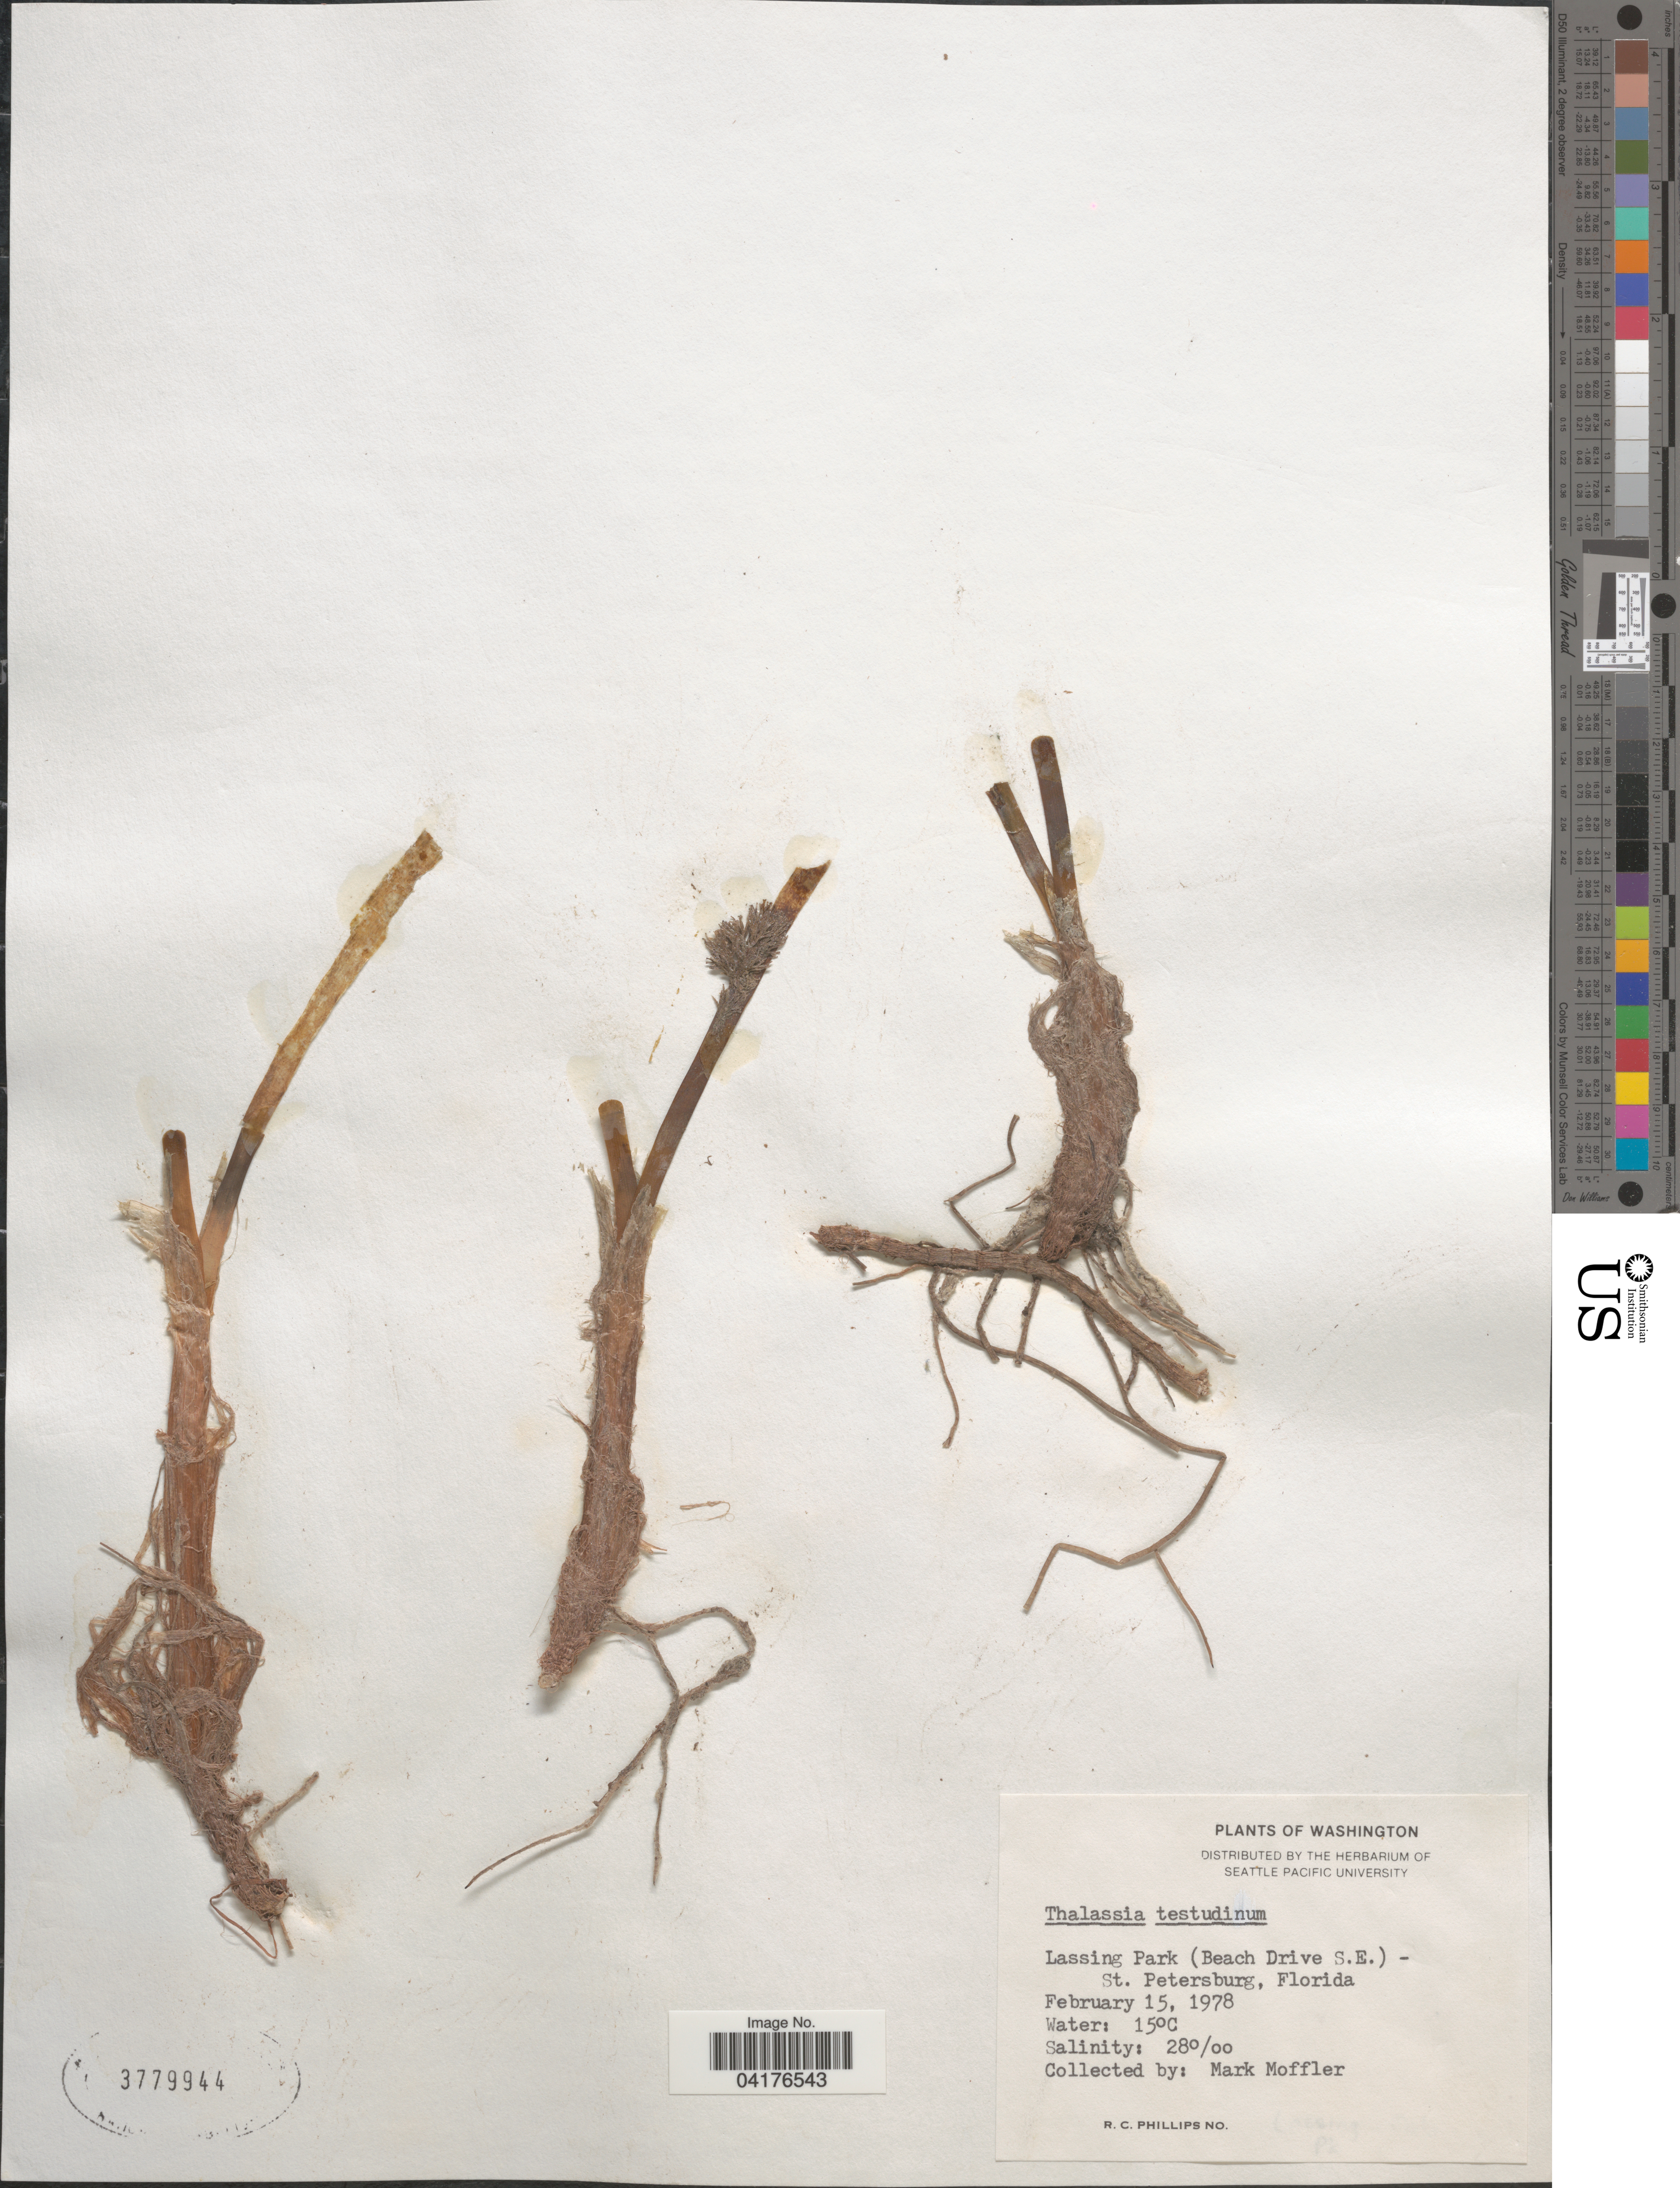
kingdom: Plantae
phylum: Tracheophyta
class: Liliopsida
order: Alismatales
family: Hydrocharitaceae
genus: Thalassia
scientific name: Thalassia testudinum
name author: Banks & Sol. ex K.D. Koenig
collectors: M. Moffler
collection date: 1978-02-15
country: United States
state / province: Florida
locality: Lassing Park (Beach Drive S.E.) - St. Petersburg.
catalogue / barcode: US 3779944